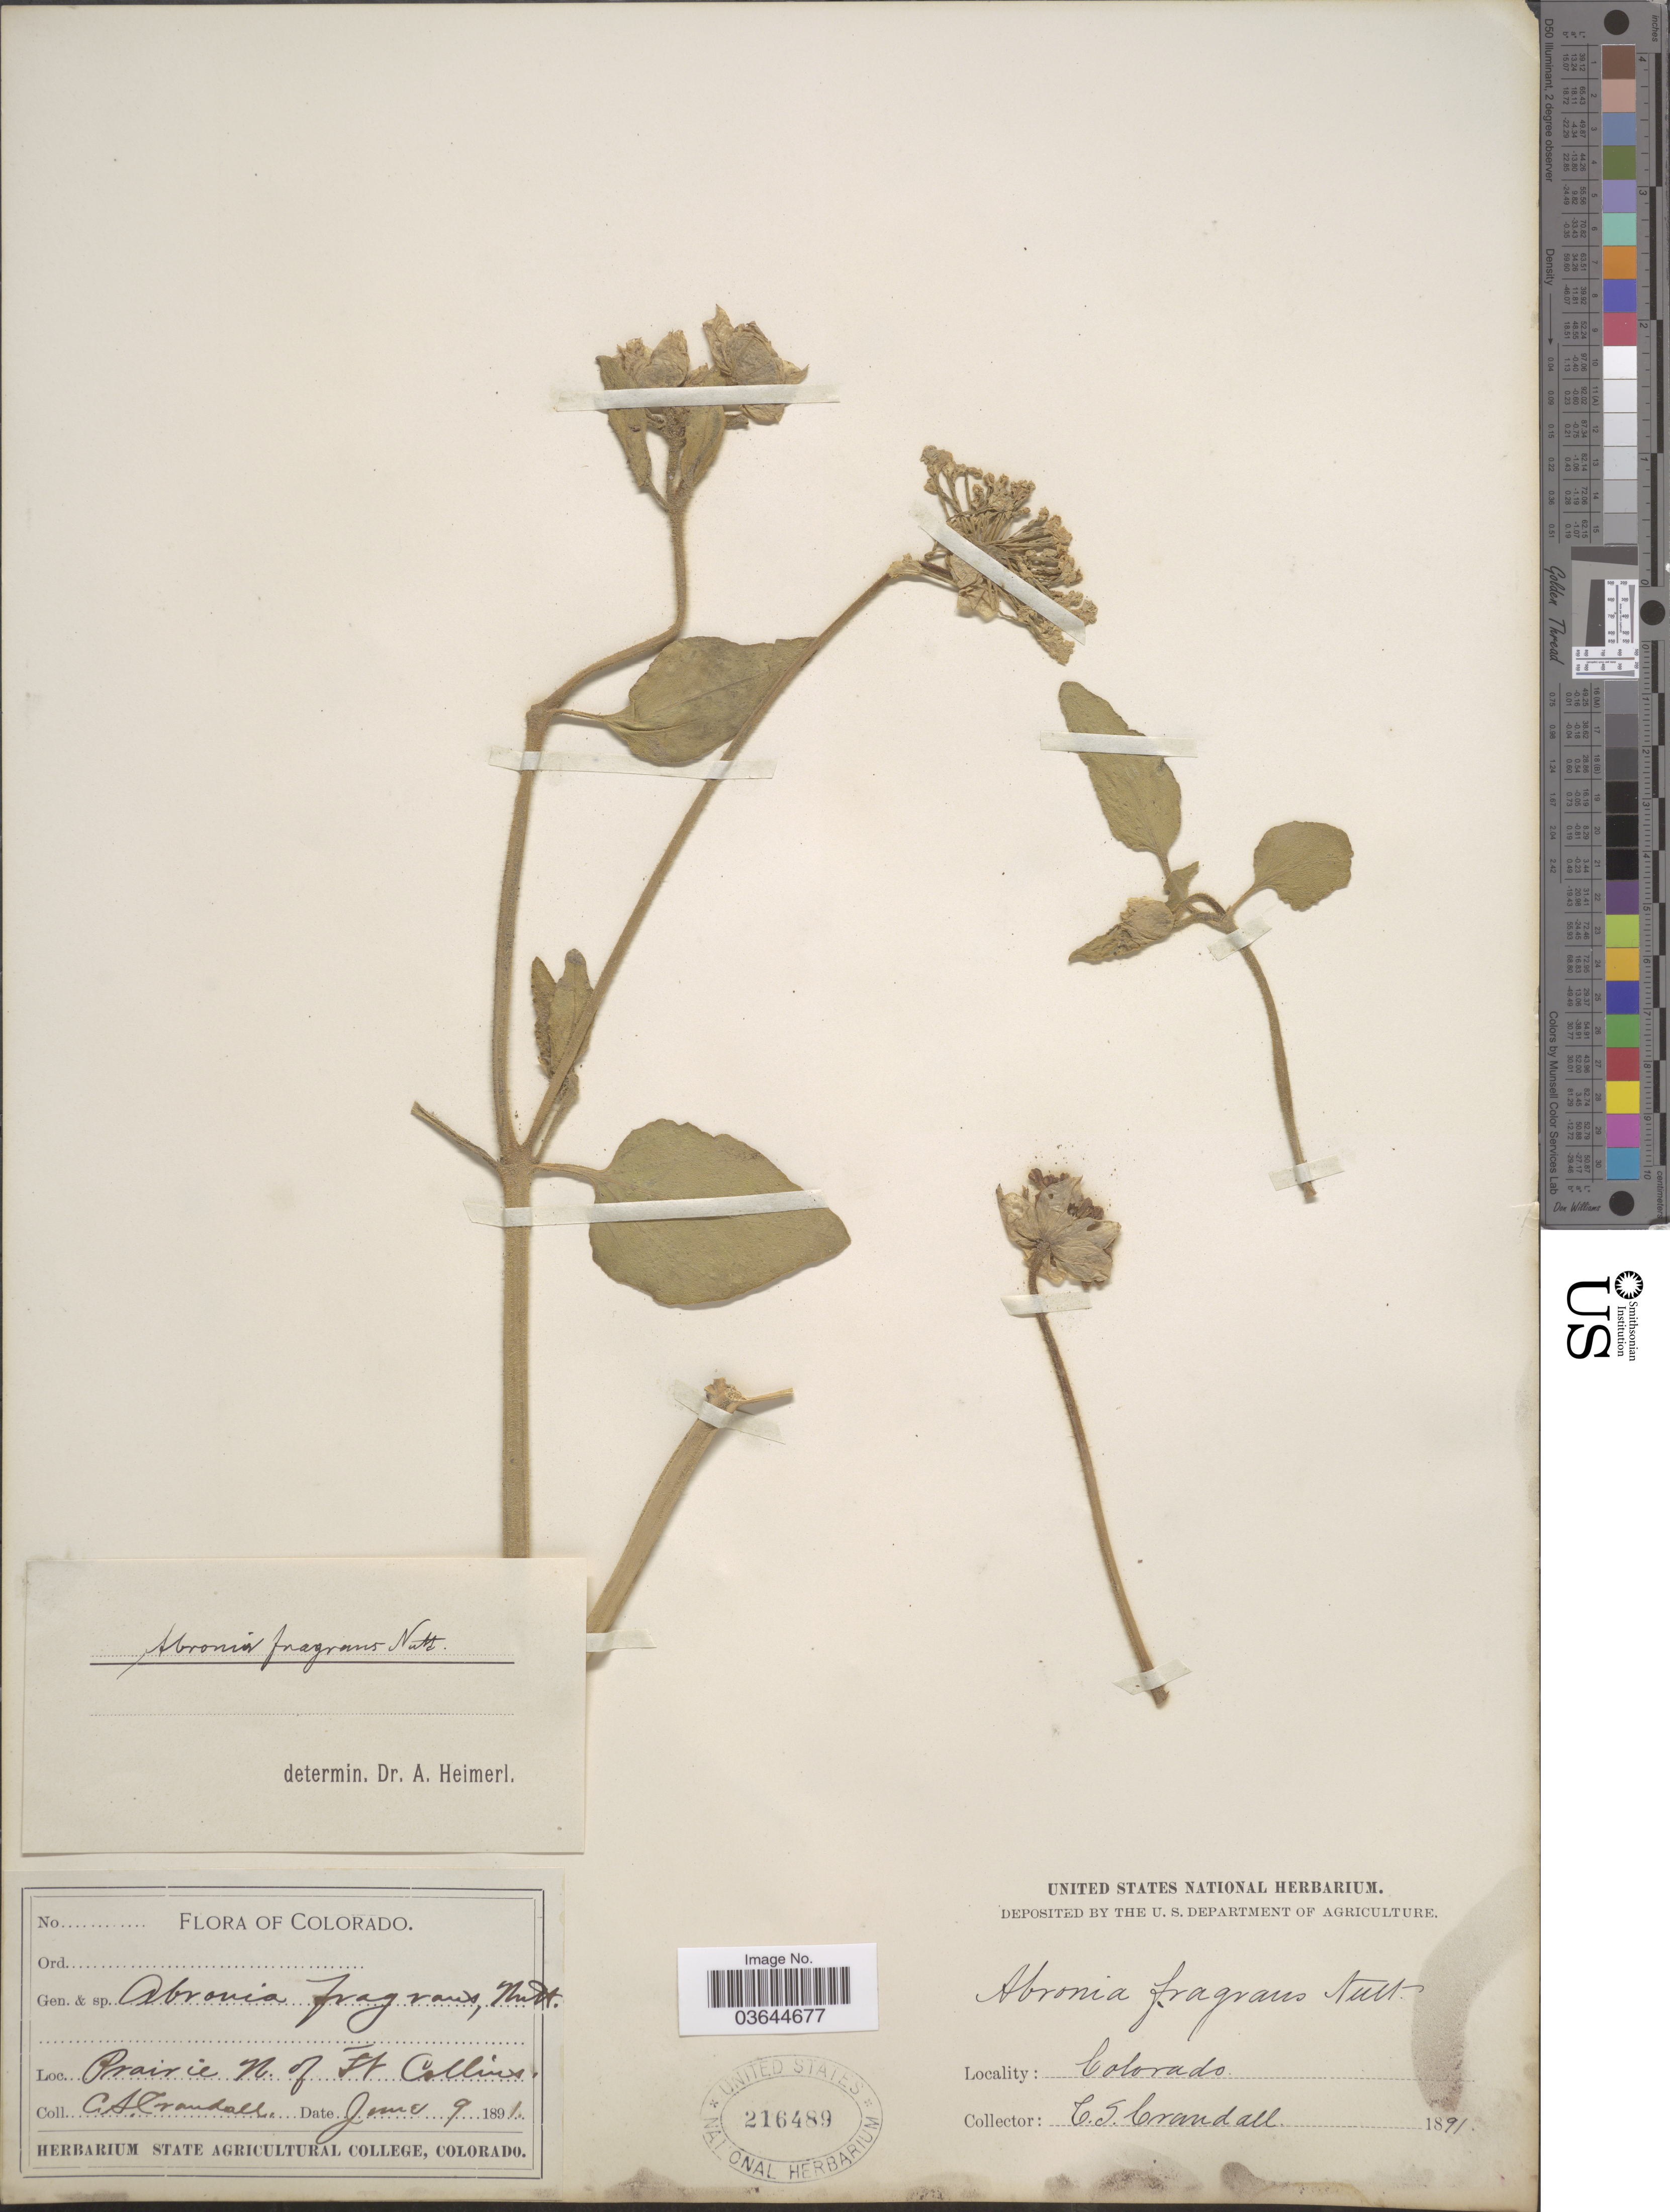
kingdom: Plantae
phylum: Tracheophyta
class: Magnoliopsida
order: Caryophyllales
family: Nyctaginaceae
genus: Abronia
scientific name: Abronia fragrans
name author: Nutt. ex Hook.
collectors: C. Crandall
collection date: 1891-06-09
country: United States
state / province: Colorado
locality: Prairie N. of Ft. Collins.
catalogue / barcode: US 216489